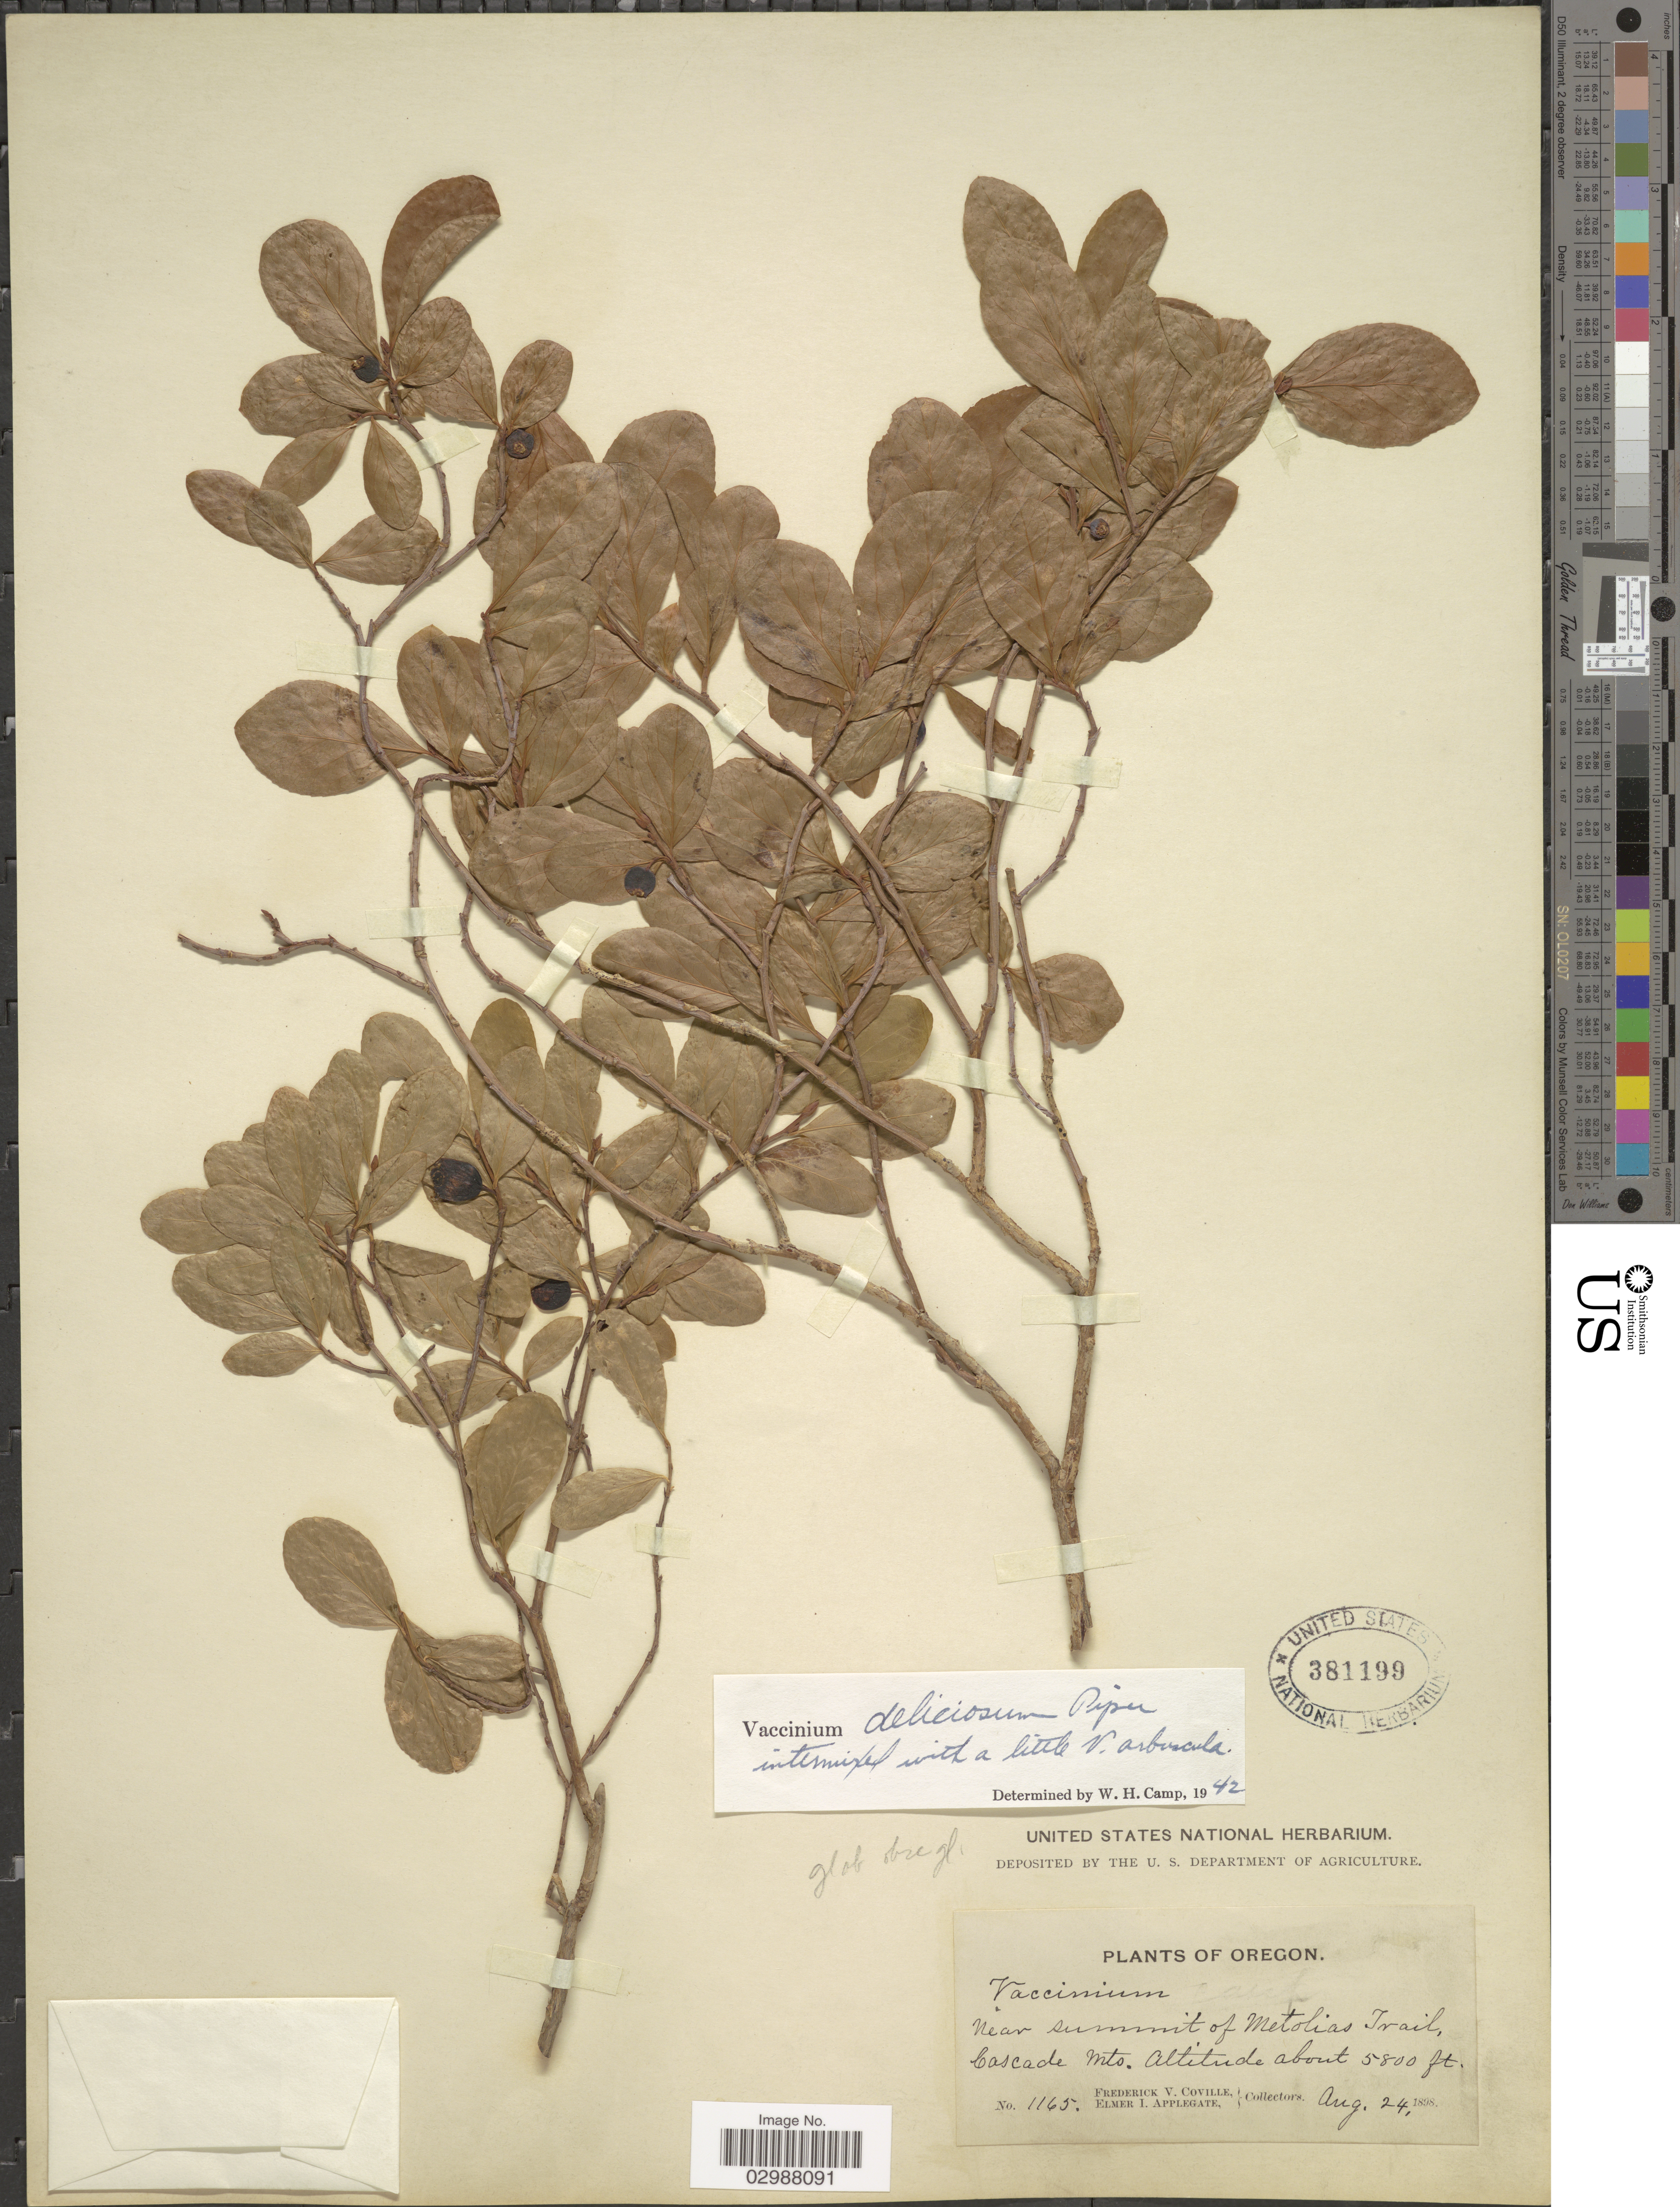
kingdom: Plantae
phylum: Tracheophyta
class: Magnoliopsida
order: Ericales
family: Ericaceae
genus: Vaccinium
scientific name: Vaccinium deliciosum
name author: Piper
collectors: F. V. Coville & E. I. Applegate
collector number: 1165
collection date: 1898-08-24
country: United States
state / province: Oregon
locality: Near summit of Metolias Trail, Cascade Mts.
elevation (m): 1768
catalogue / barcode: US 381199